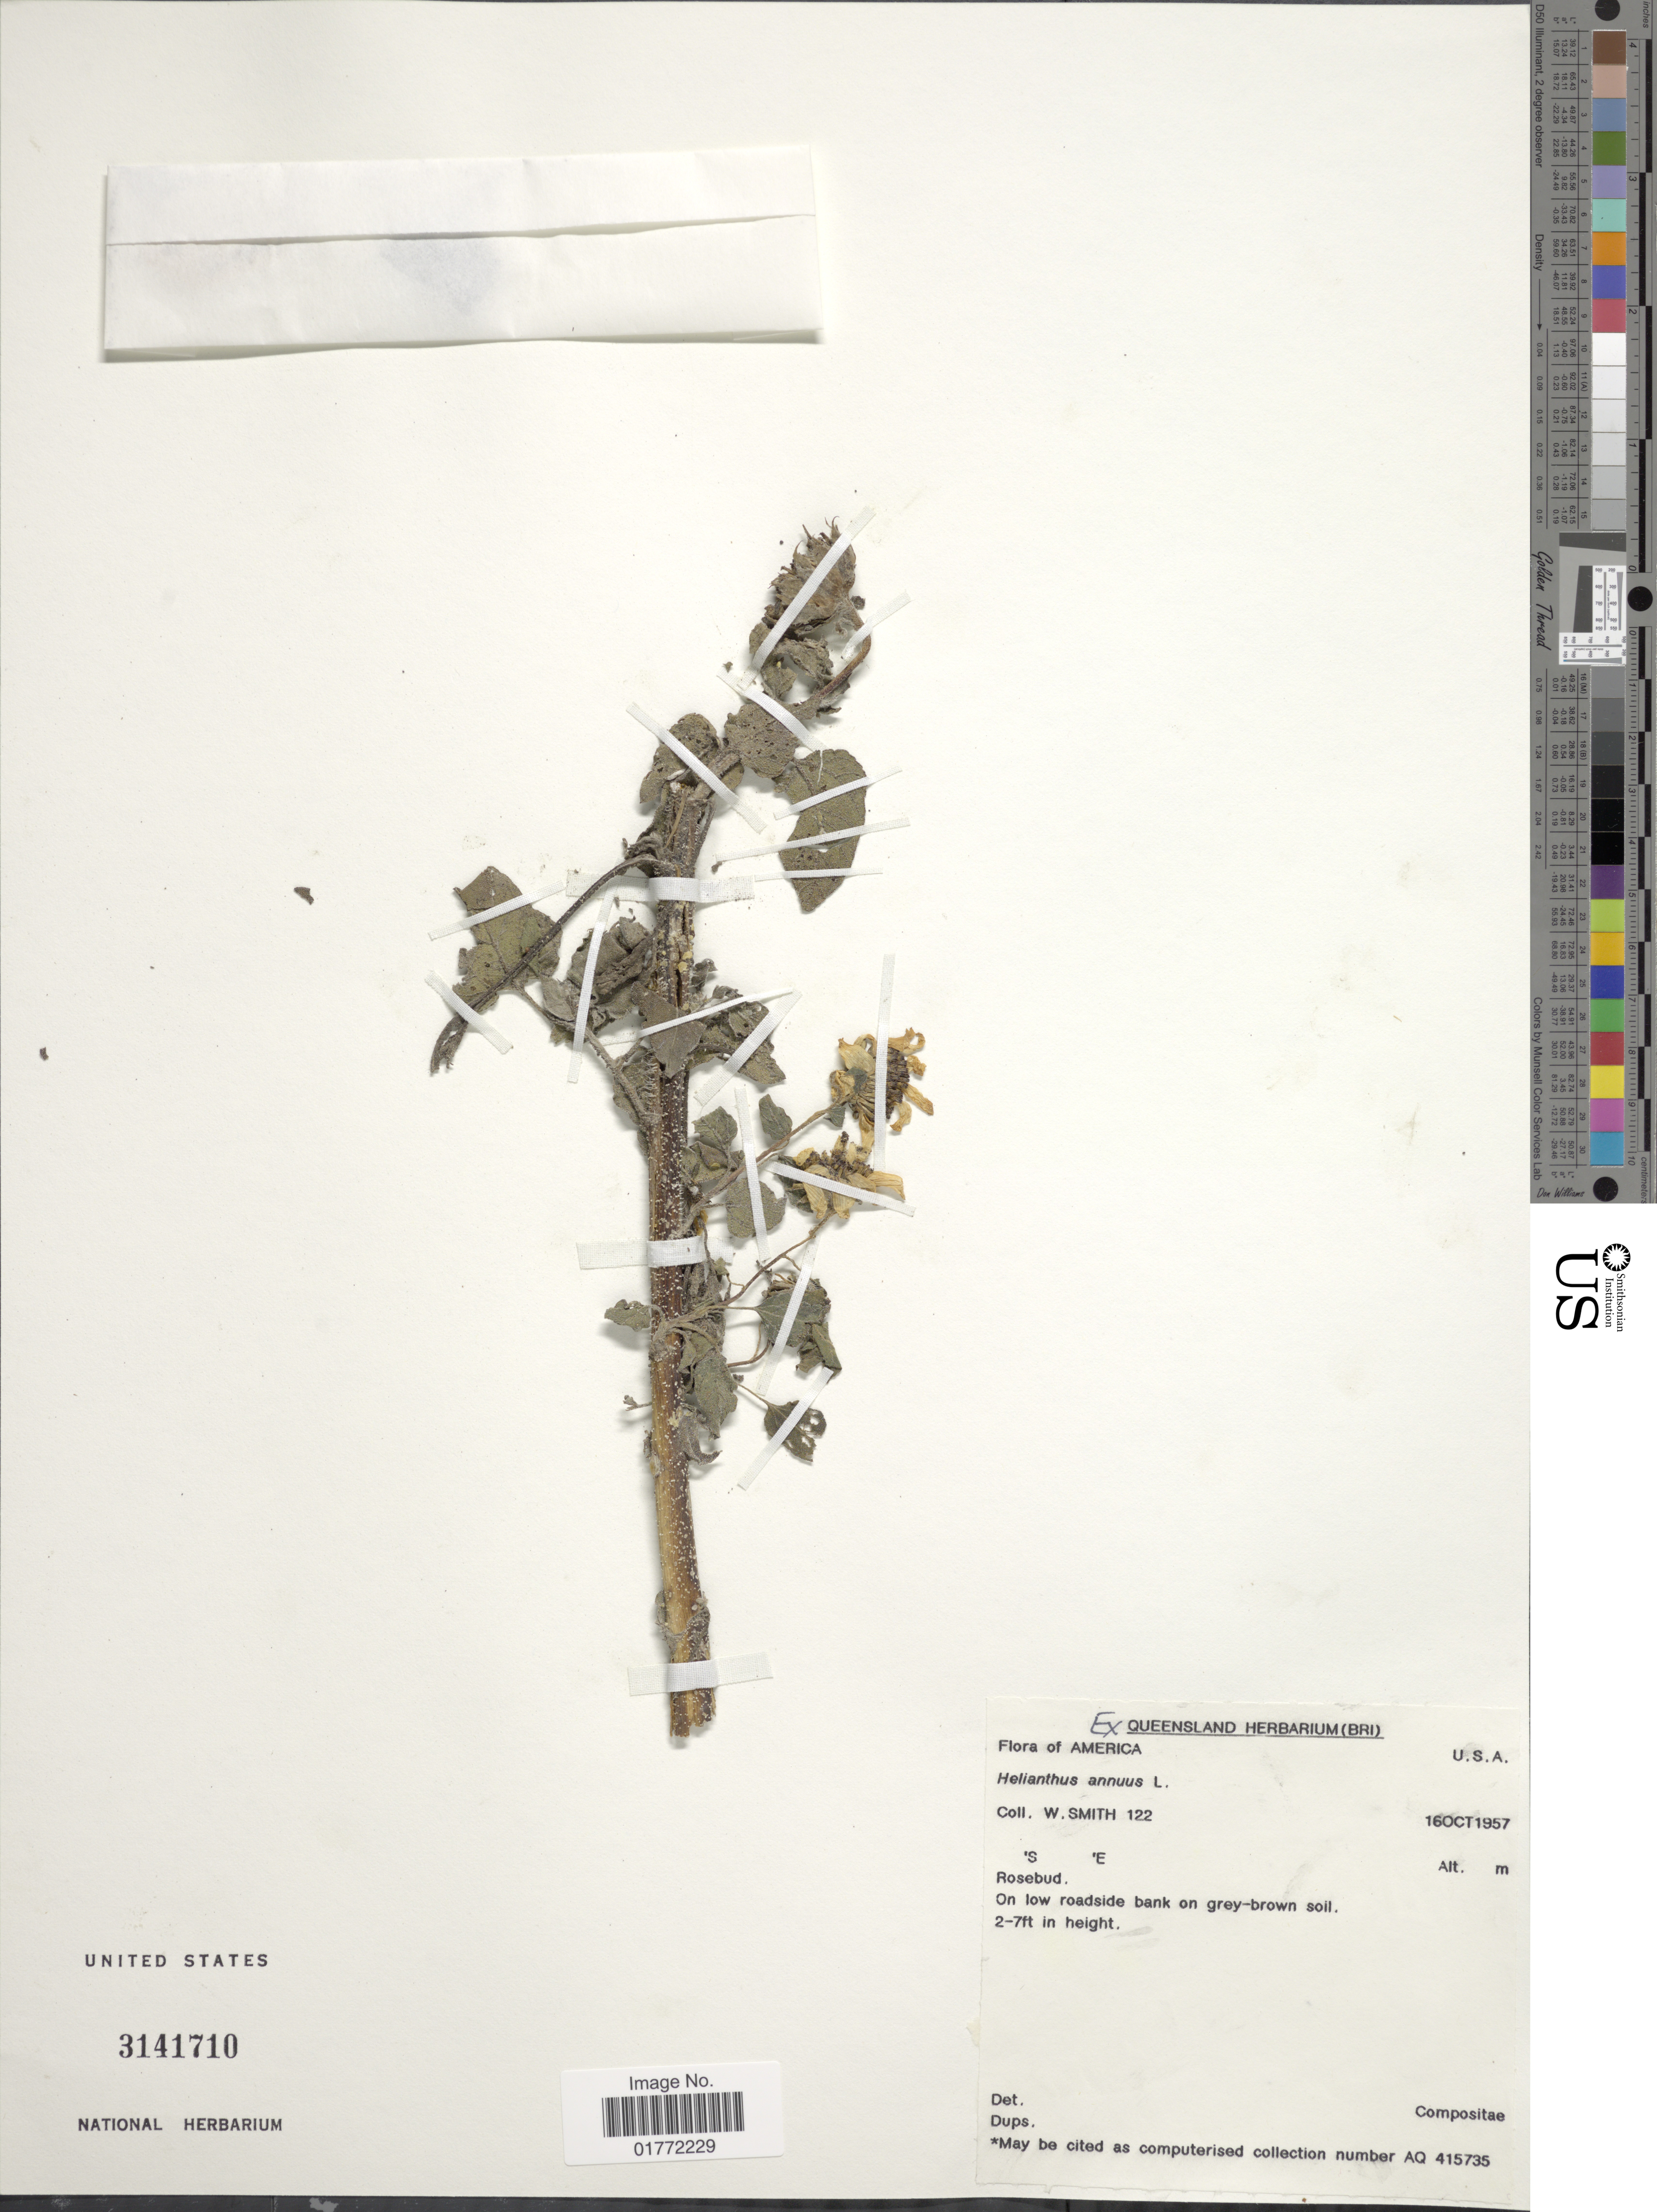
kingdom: Plantae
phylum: Tracheophyta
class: Magnoliopsida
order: Asterales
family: Asteraceae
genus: Helianthus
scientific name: Helianthus annuus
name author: L.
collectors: W. Smith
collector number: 122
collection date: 1957-10-16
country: United States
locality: Rosebud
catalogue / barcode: US 3141710